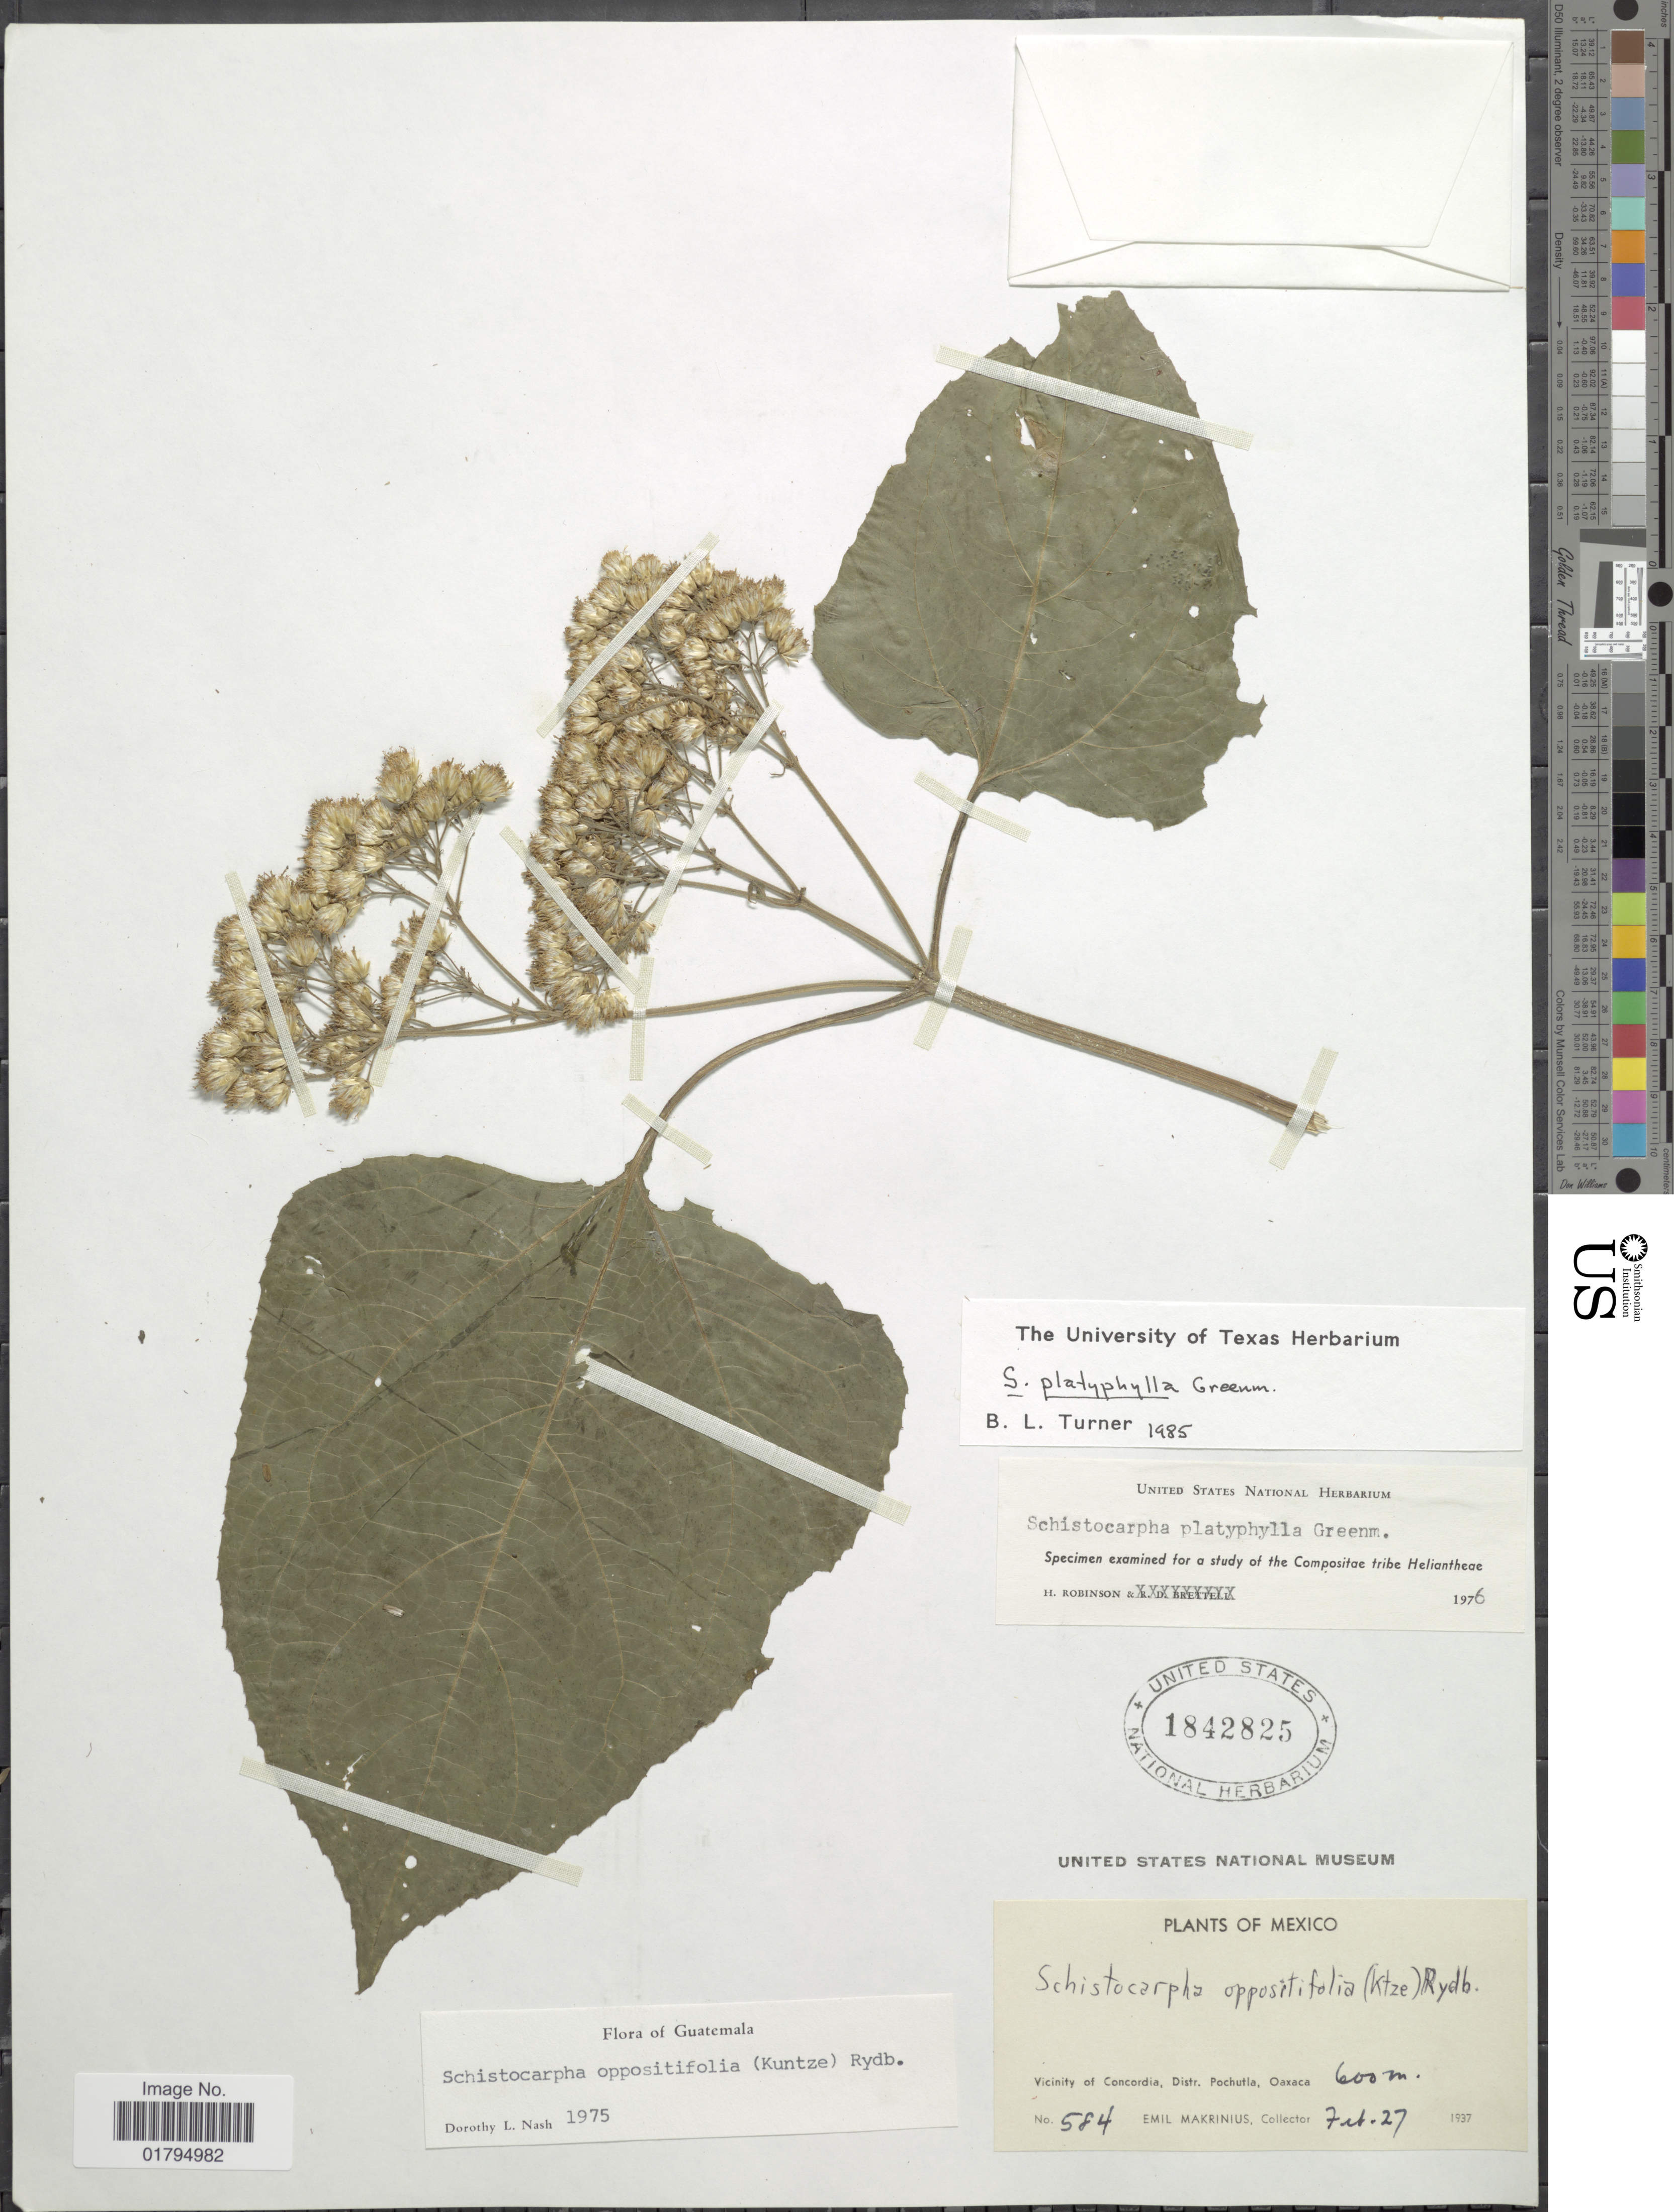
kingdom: Plantae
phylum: Tracheophyta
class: Magnoliopsida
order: Asterales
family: Asteraceae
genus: Schistocarpha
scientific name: Schistocarpha platyphylla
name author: Greenm.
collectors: E. Makrinius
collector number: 584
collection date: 1937-02-27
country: Mexico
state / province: Oaxaca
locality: Vicinity of Concordia, Distr. Pochutla.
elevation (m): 600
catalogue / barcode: US 1842825